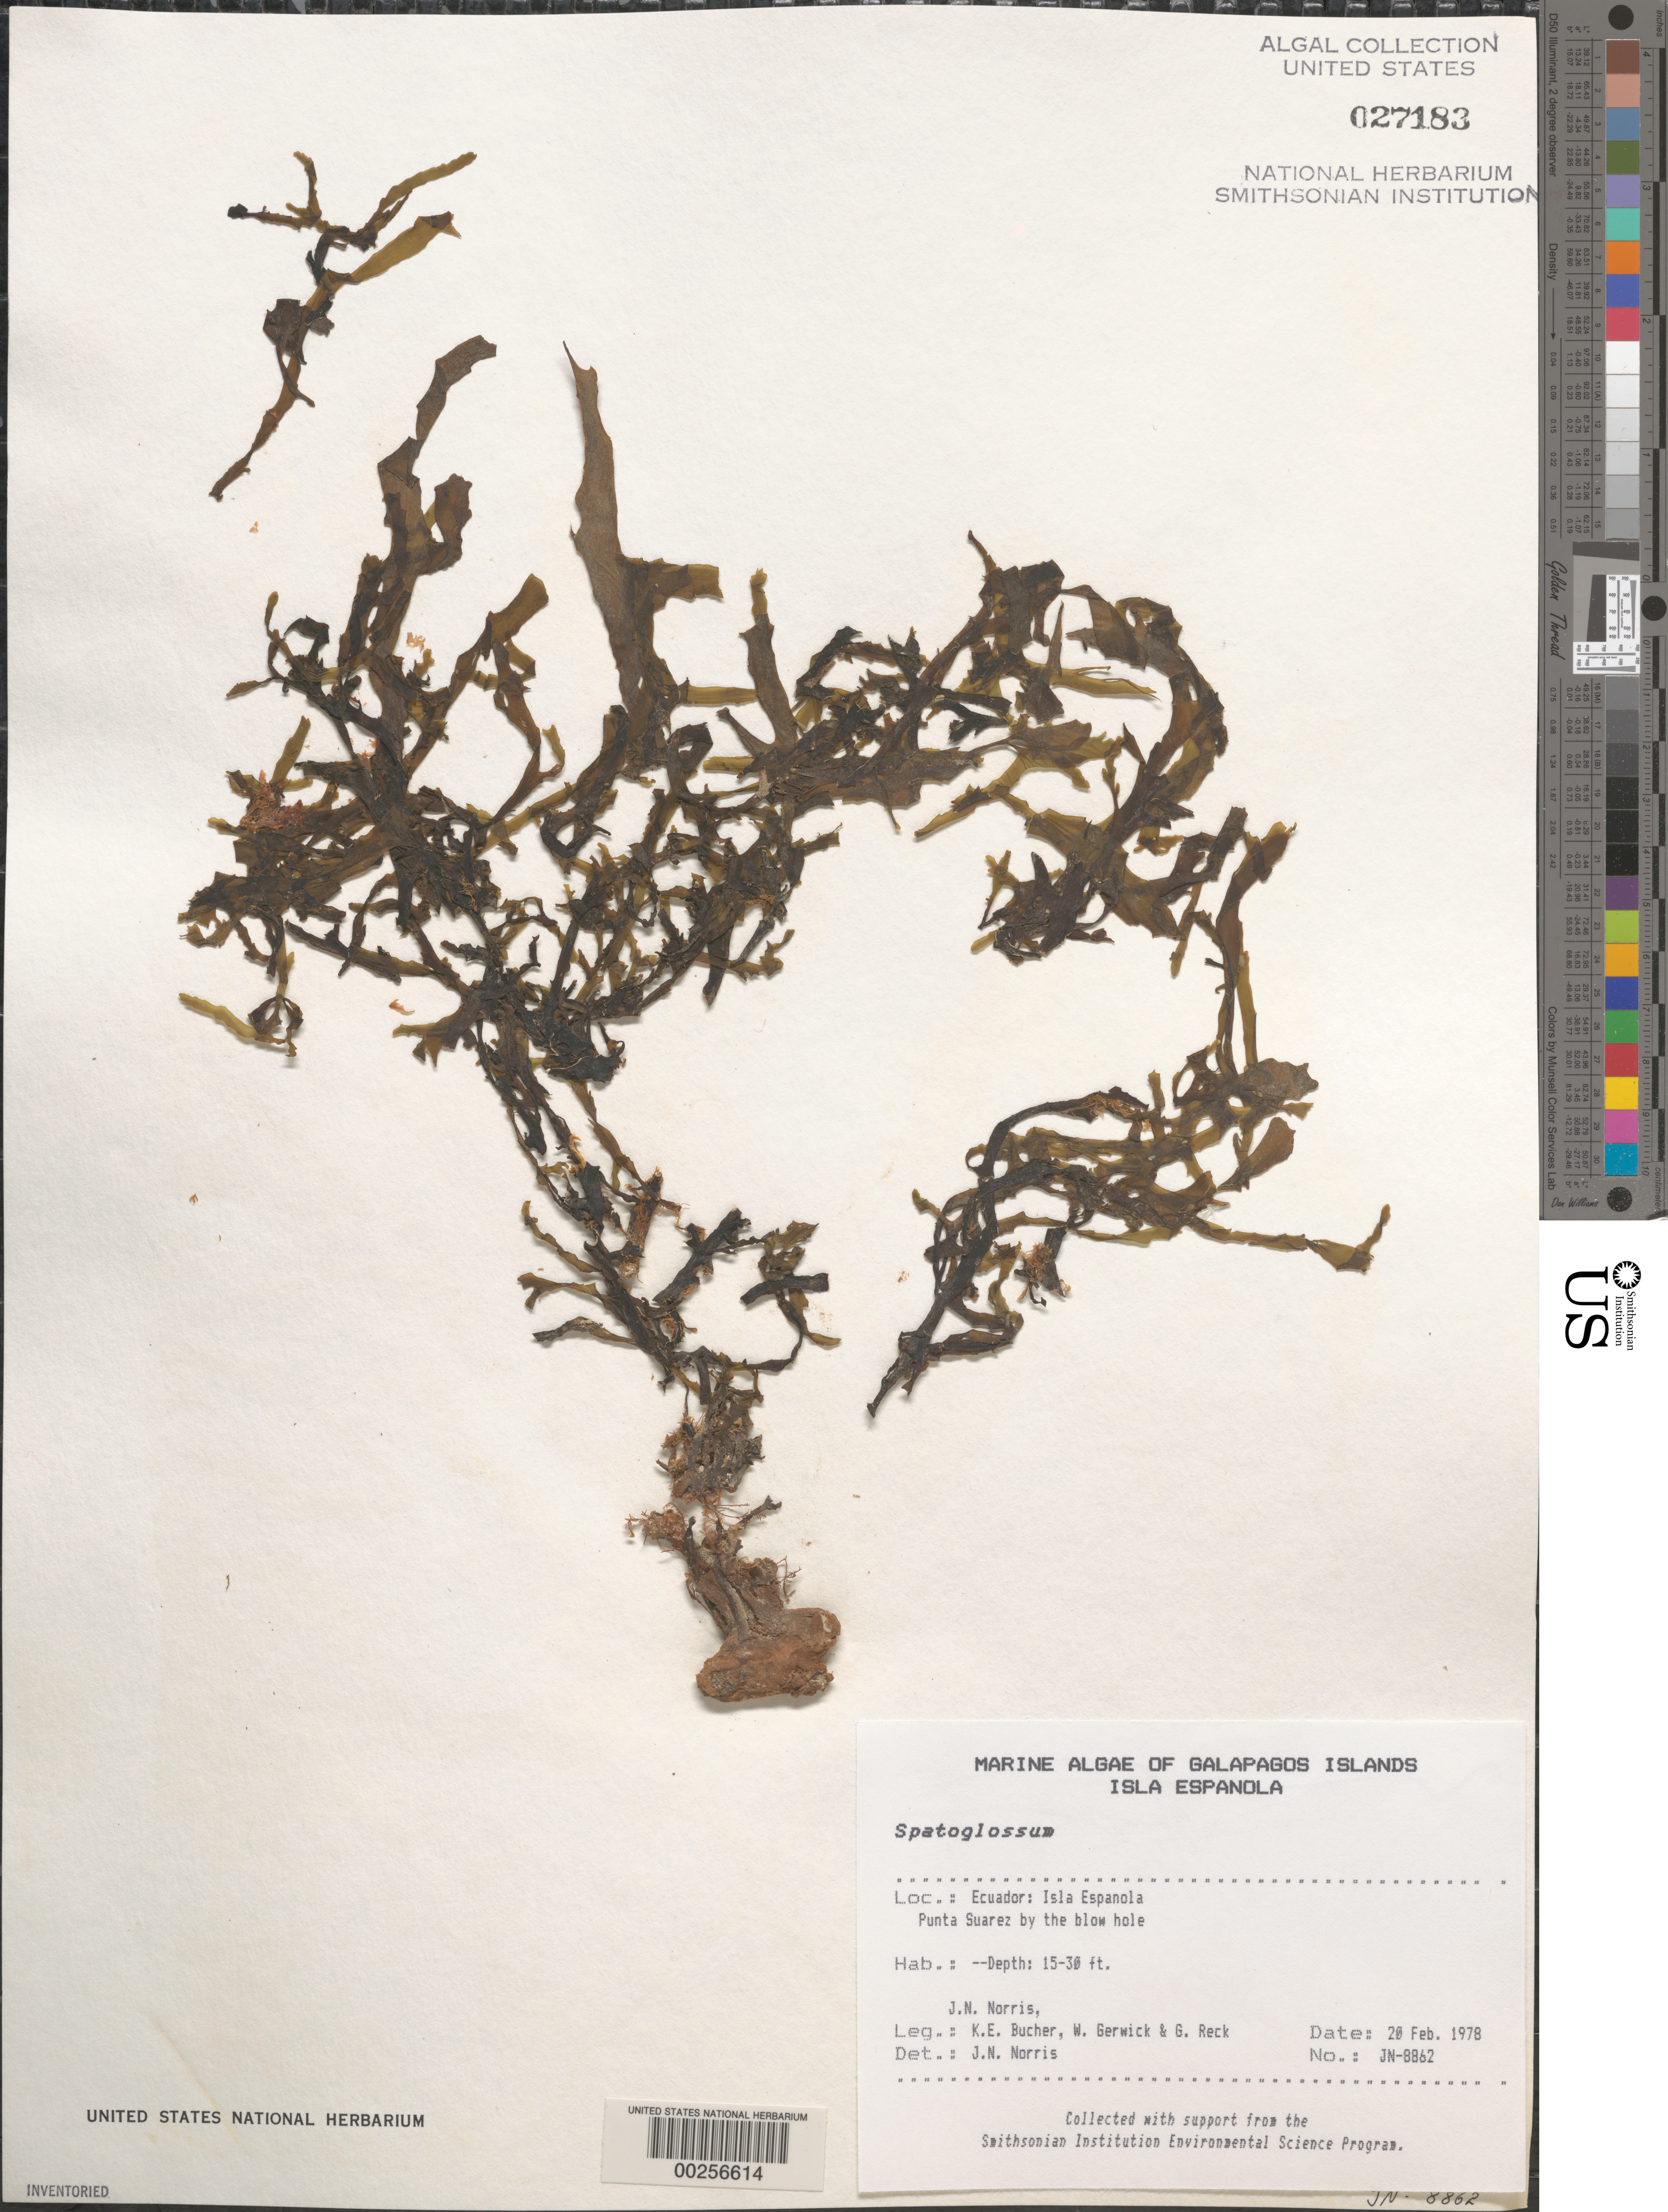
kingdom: Chromista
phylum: Ochrophyta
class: Phaeophyceae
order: Dictyotales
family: Dictyotaceae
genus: Spatoglossum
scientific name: Spatoglossum sp.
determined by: Norris, James N.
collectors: J. N. Norris, K. E. Bucher, W. Gerwick & G. Reck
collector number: JN-8862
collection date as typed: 20 Feb 1978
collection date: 1978-02-20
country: Ecuador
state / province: Colón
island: Española [Hood]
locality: Punta Suarez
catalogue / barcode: US 27183